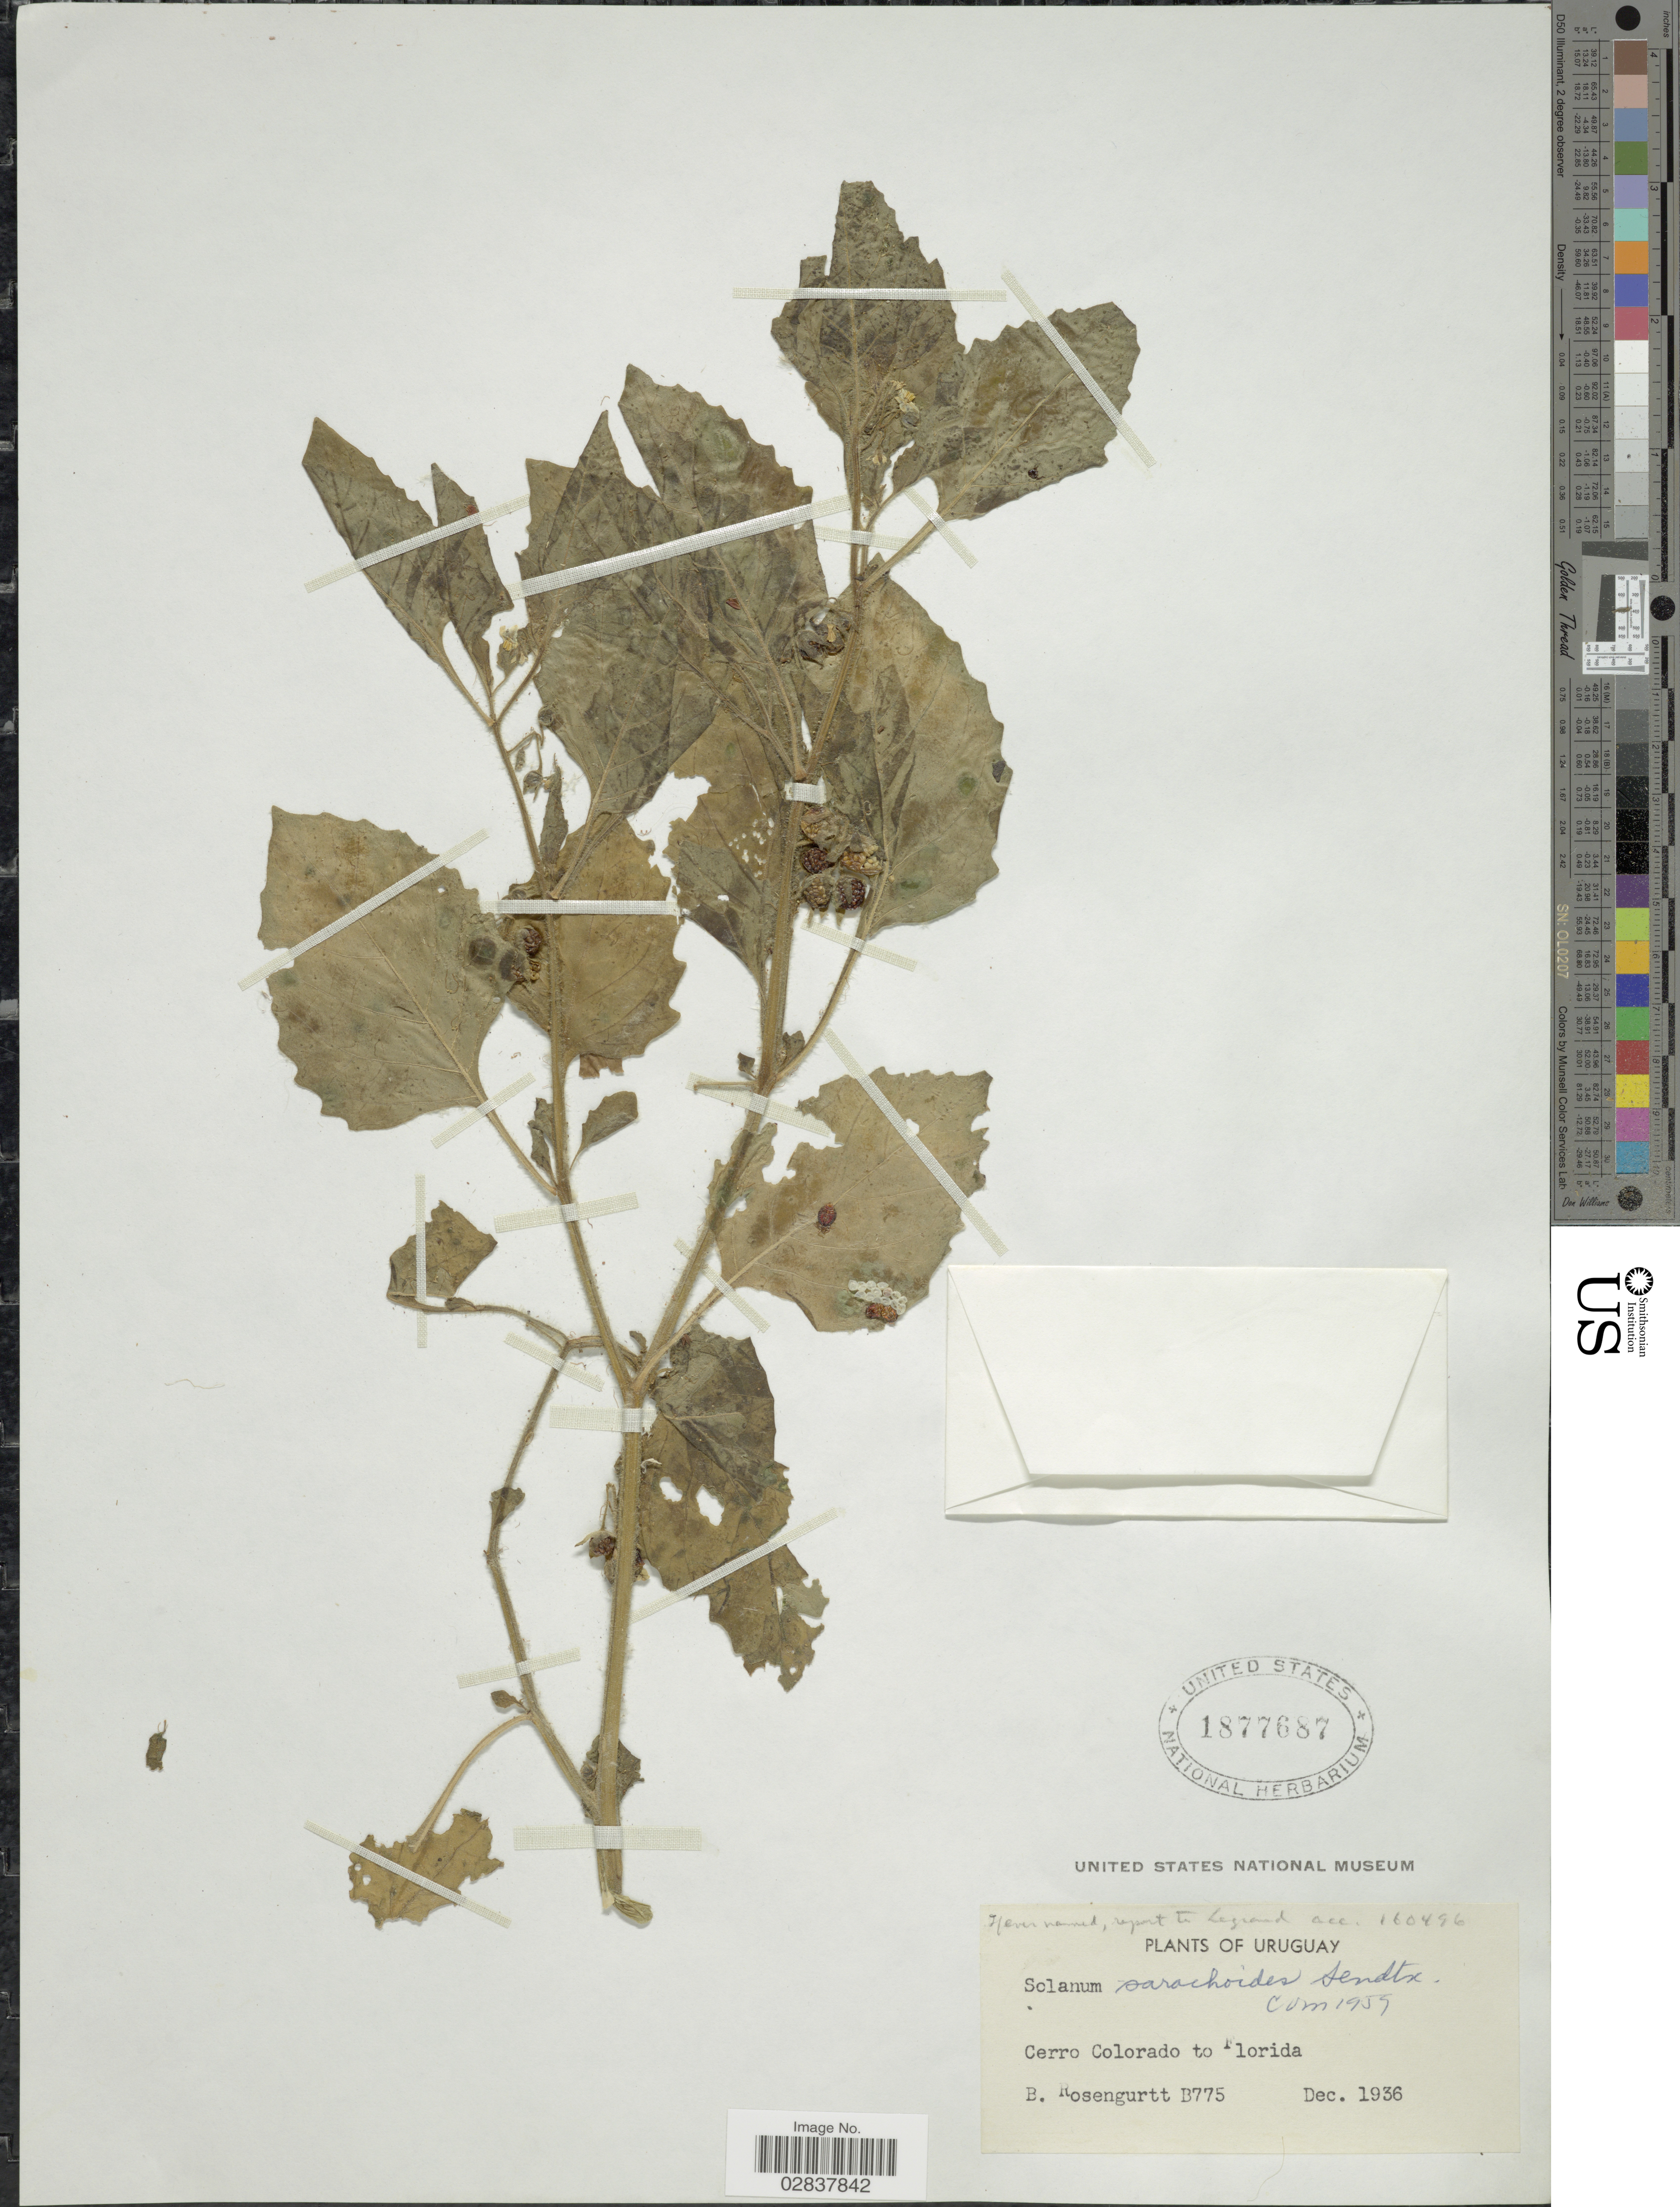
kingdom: Plantae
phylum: Tracheophyta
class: Magnoliopsida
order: Solanales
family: Solanaceae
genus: Solanum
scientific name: Solanum sarrachoides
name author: Sendtn.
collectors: B. Rosengurtt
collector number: B775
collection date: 1936-12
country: Uruguay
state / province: Florida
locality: Cerro Colorado to Florida.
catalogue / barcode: US 1877687